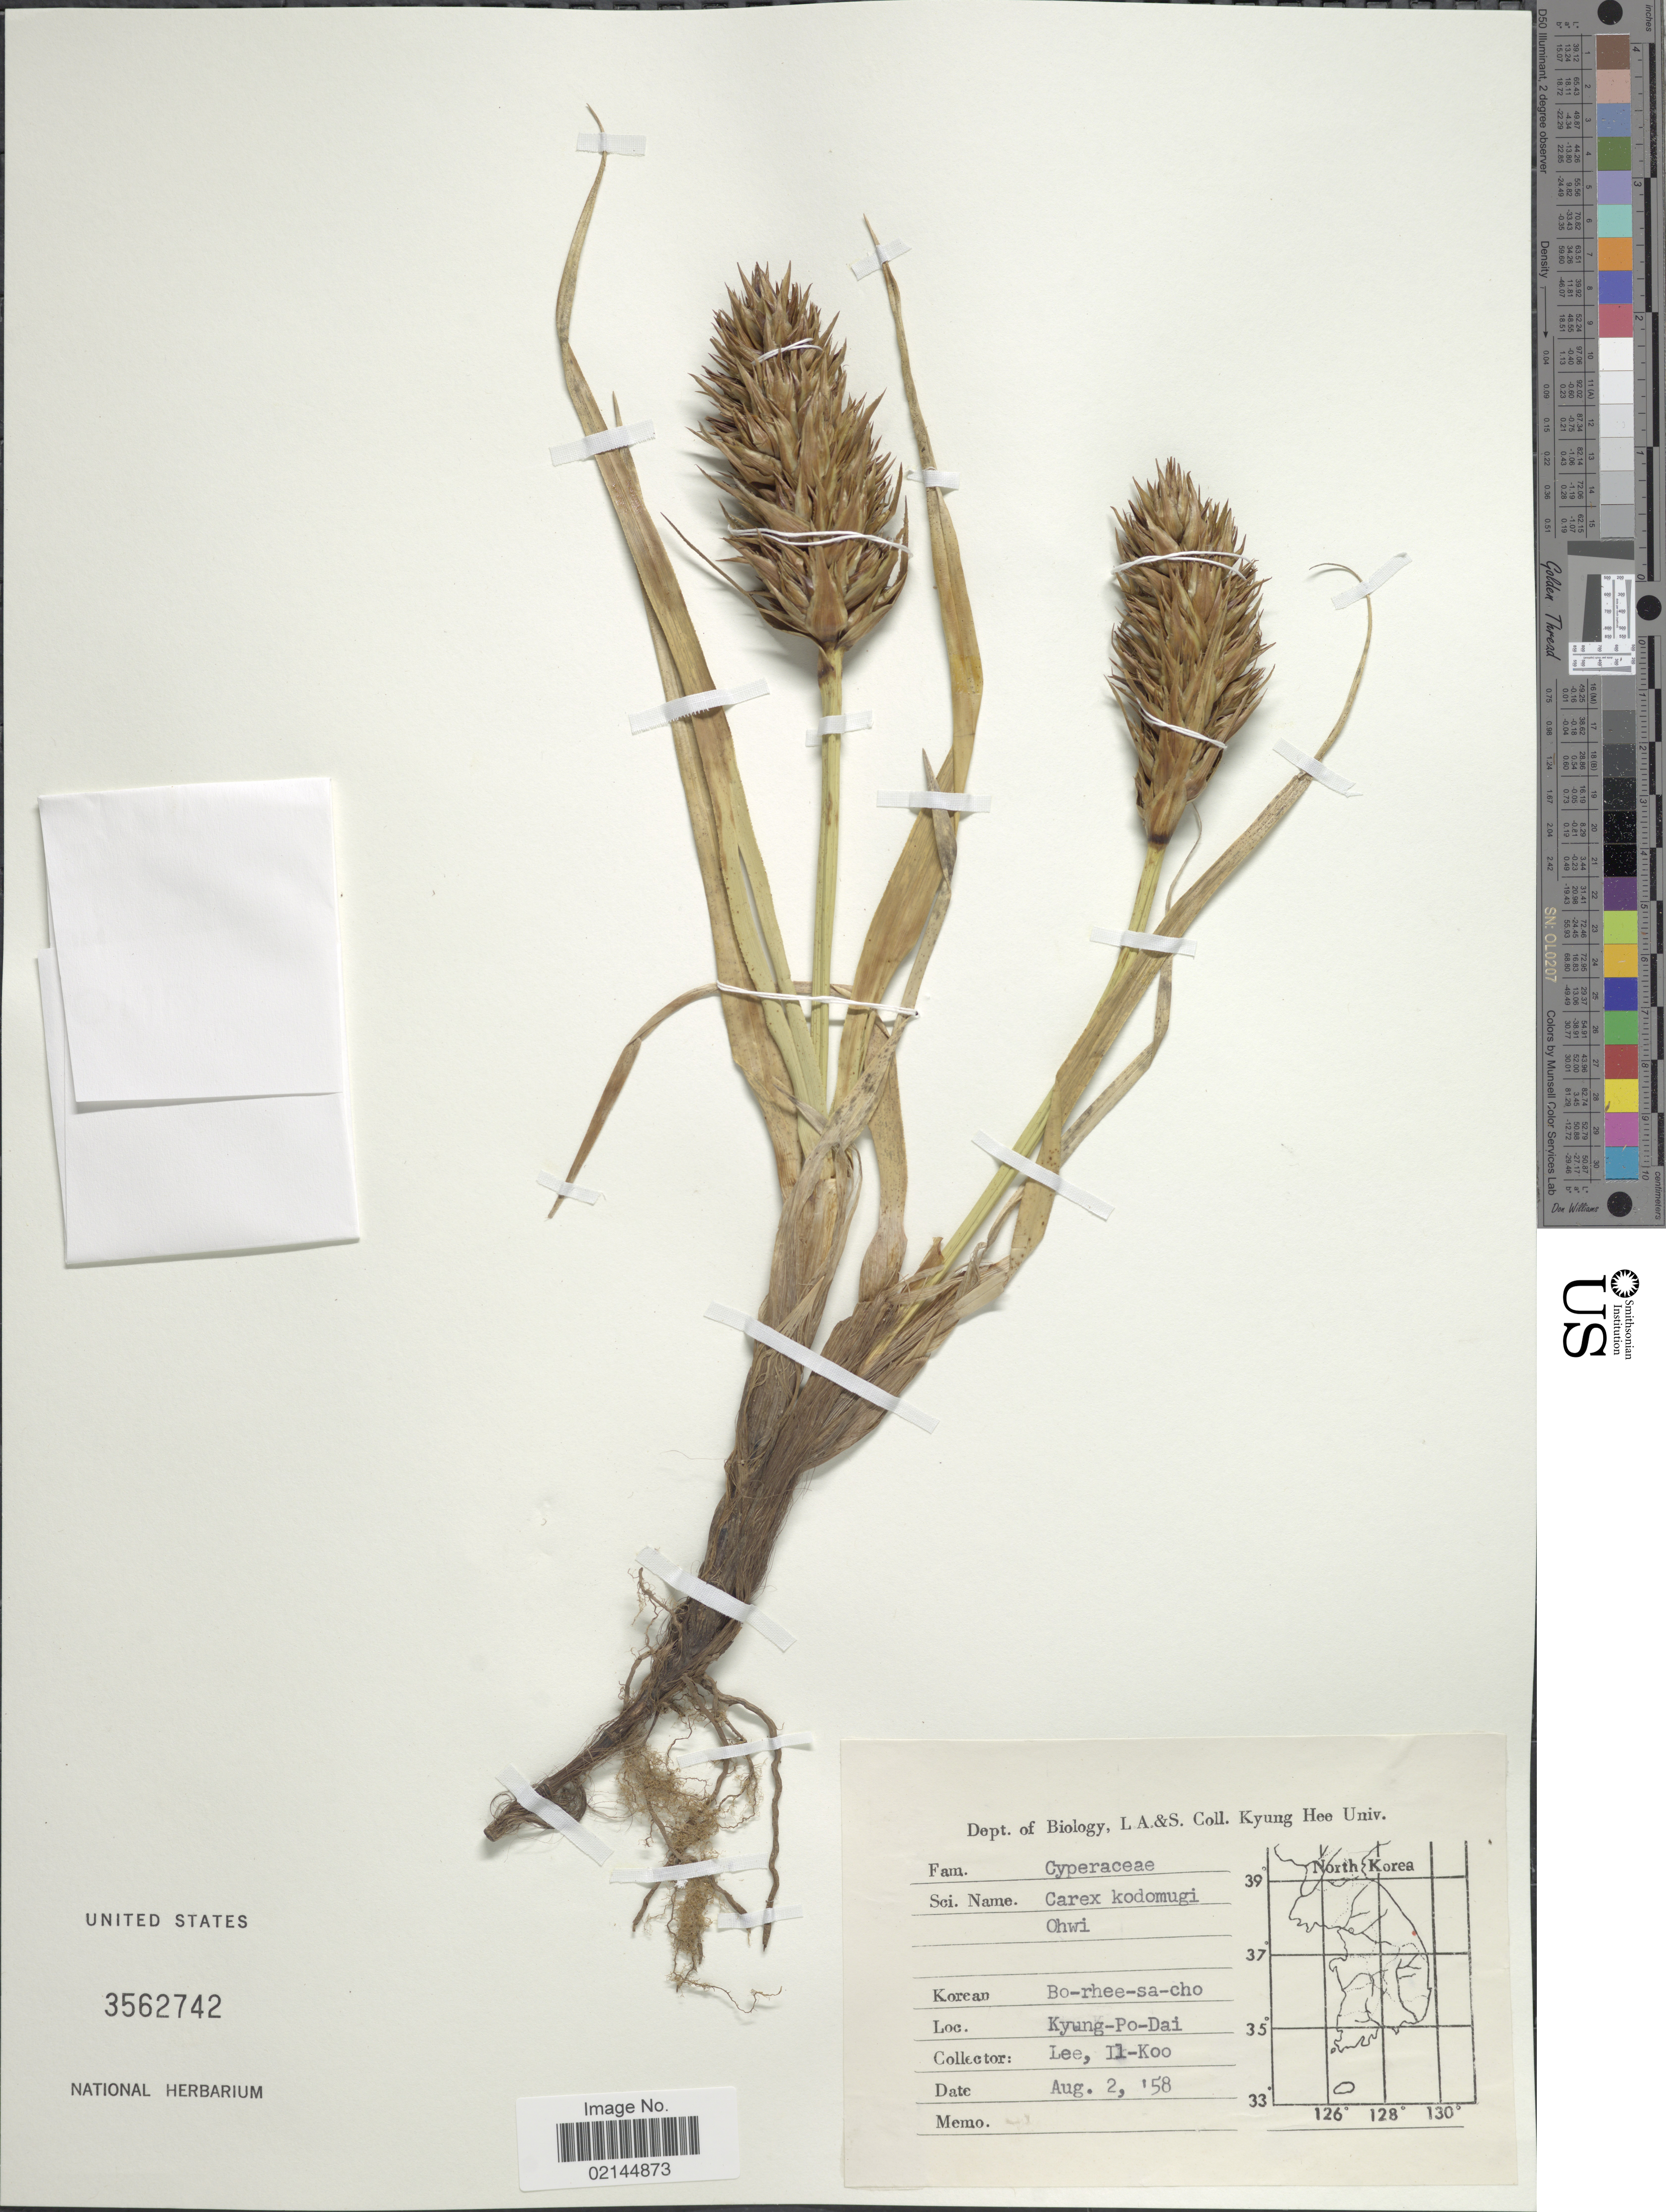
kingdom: Plantae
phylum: Tracheophyta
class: Liliopsida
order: Poales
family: Cyperaceae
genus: Carex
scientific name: Carex kobomugi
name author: Ohwi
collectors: I. Lee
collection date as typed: Transcribed d/m/y: 2/8/58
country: South Korea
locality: Kyung-Po-Dai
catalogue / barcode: US 3562742